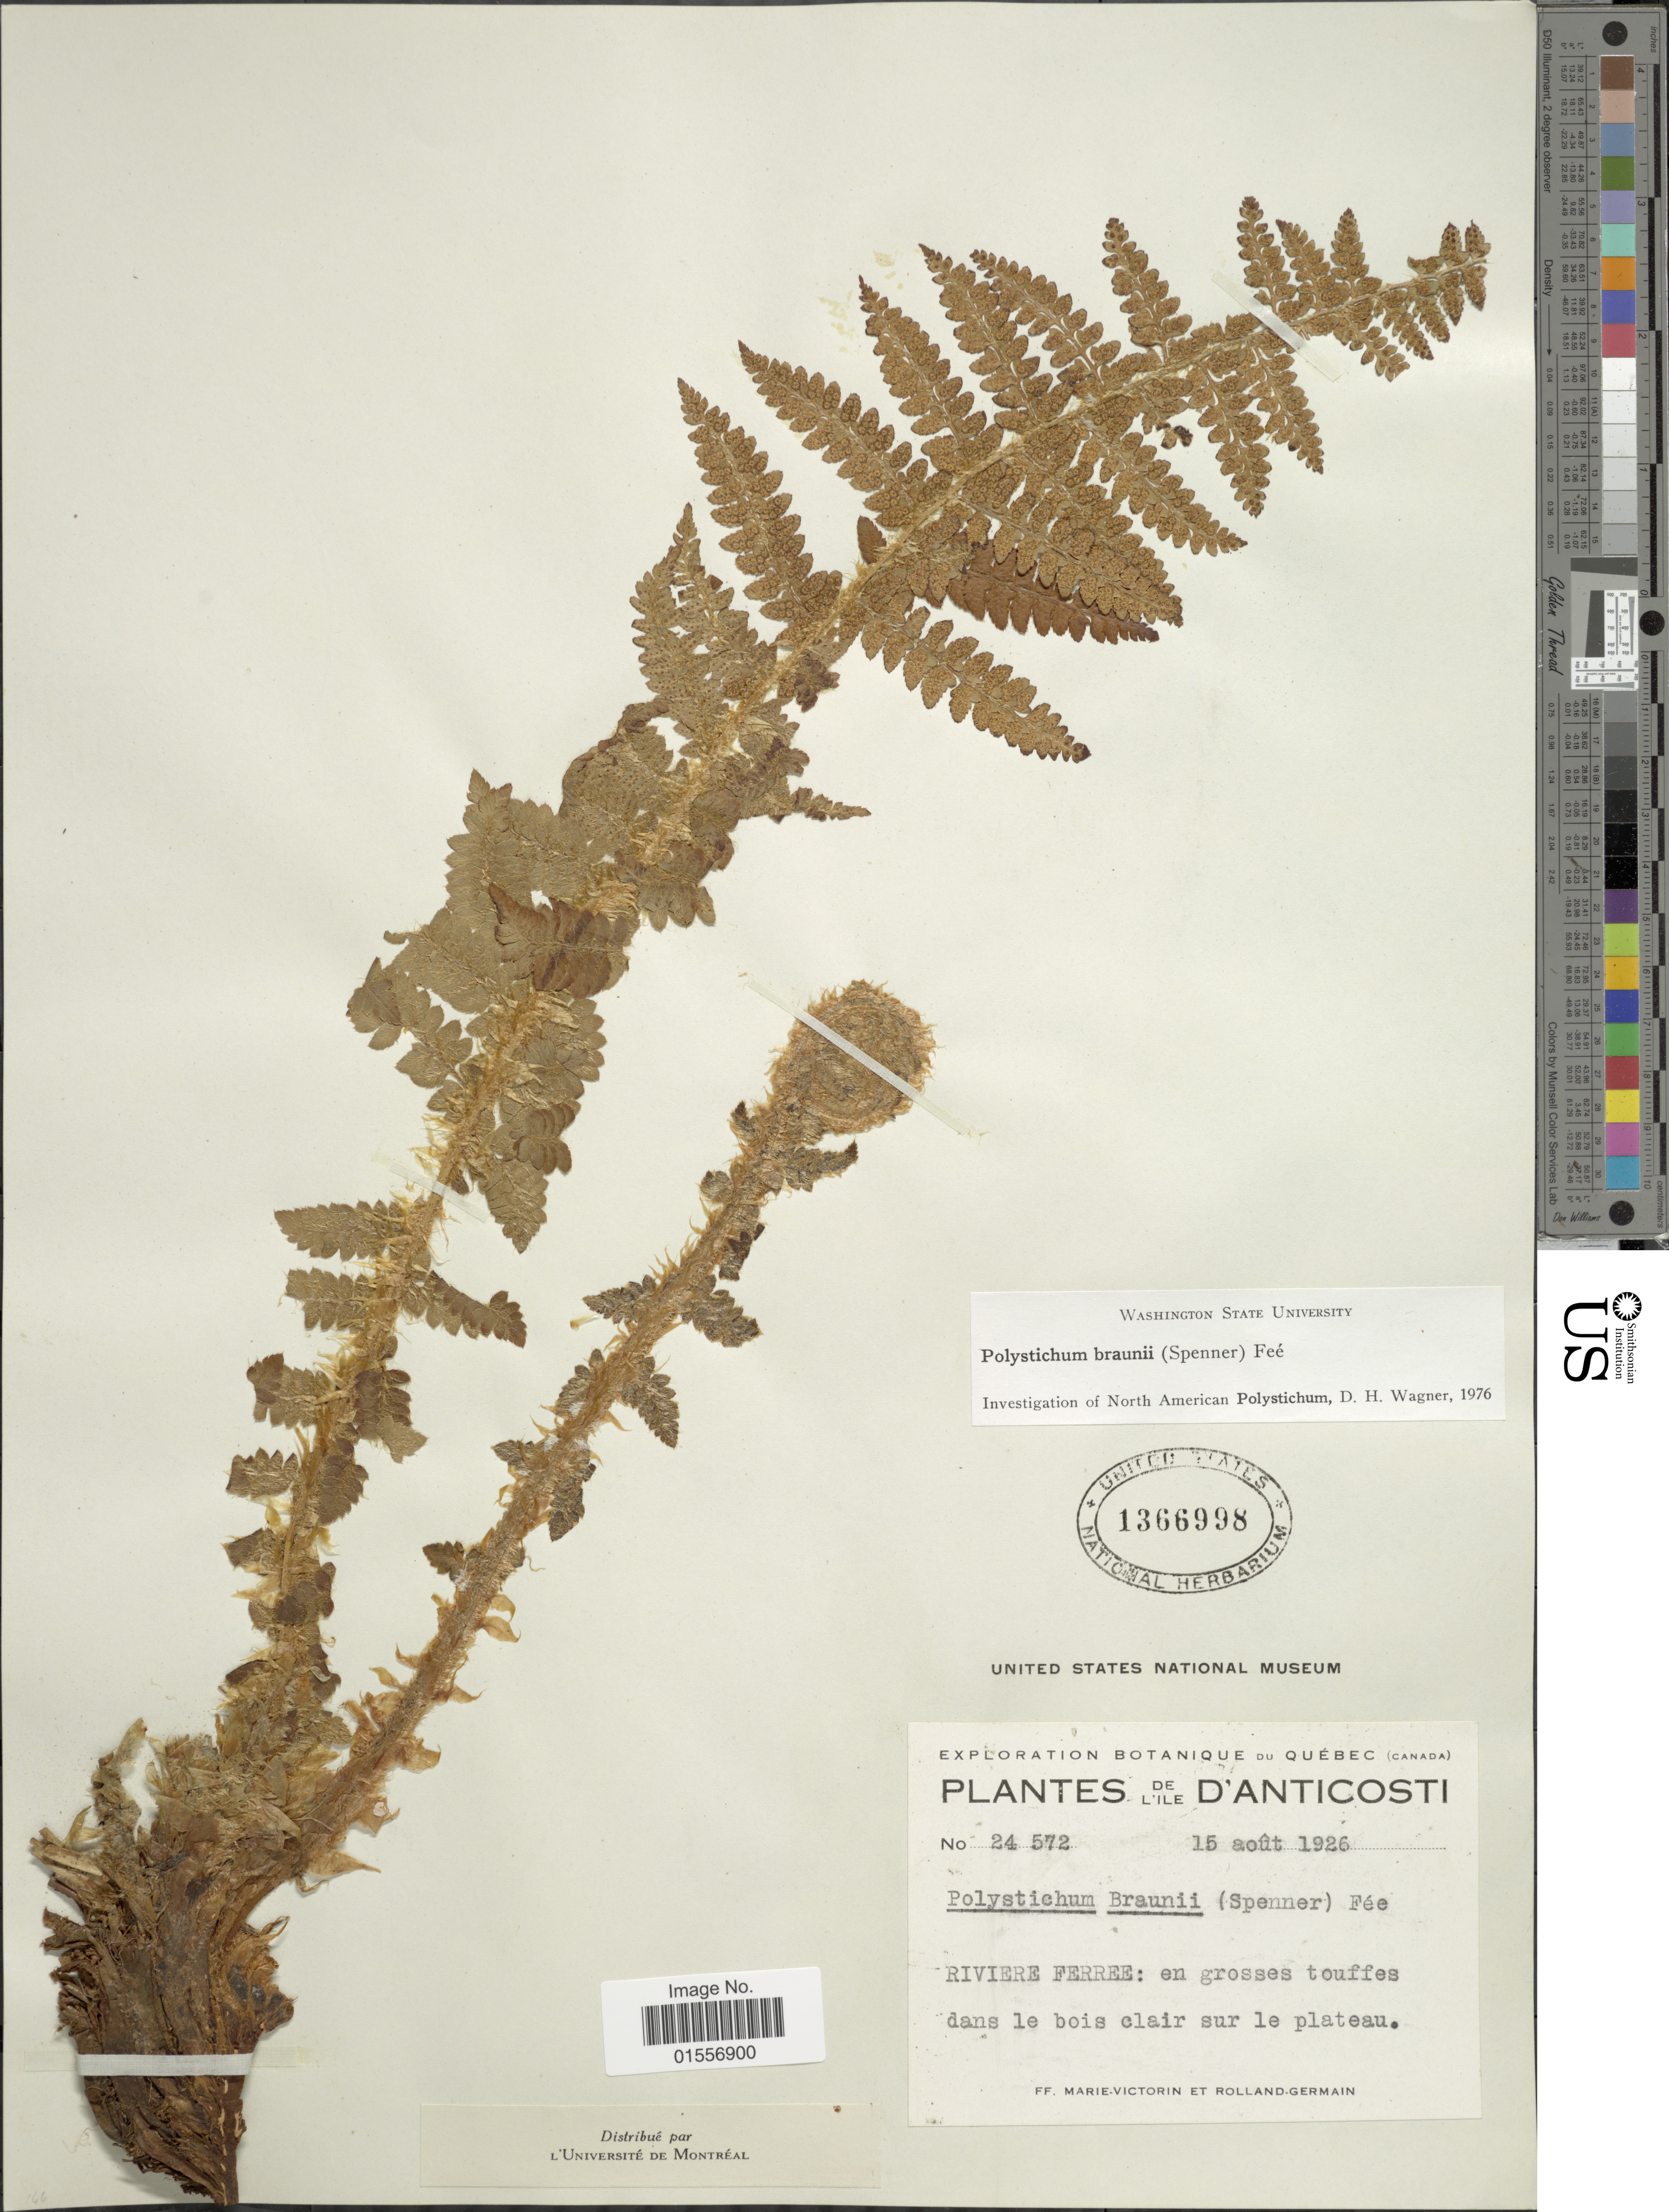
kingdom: Plantae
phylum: Tracheophyta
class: Polypodiopsida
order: Polypodiales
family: Dryopteridaceae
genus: Polystichum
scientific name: Polystichum braunii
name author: (Spenn.) Fée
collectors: -. Marie-Victorin & Rolland-Germain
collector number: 24572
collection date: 1926-08-15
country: Canada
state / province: Quebec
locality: L'ile D'Anticosti, Riviere Ferree: en grosses touffes dans le bois clair sur le plateau.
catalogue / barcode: US 1366998